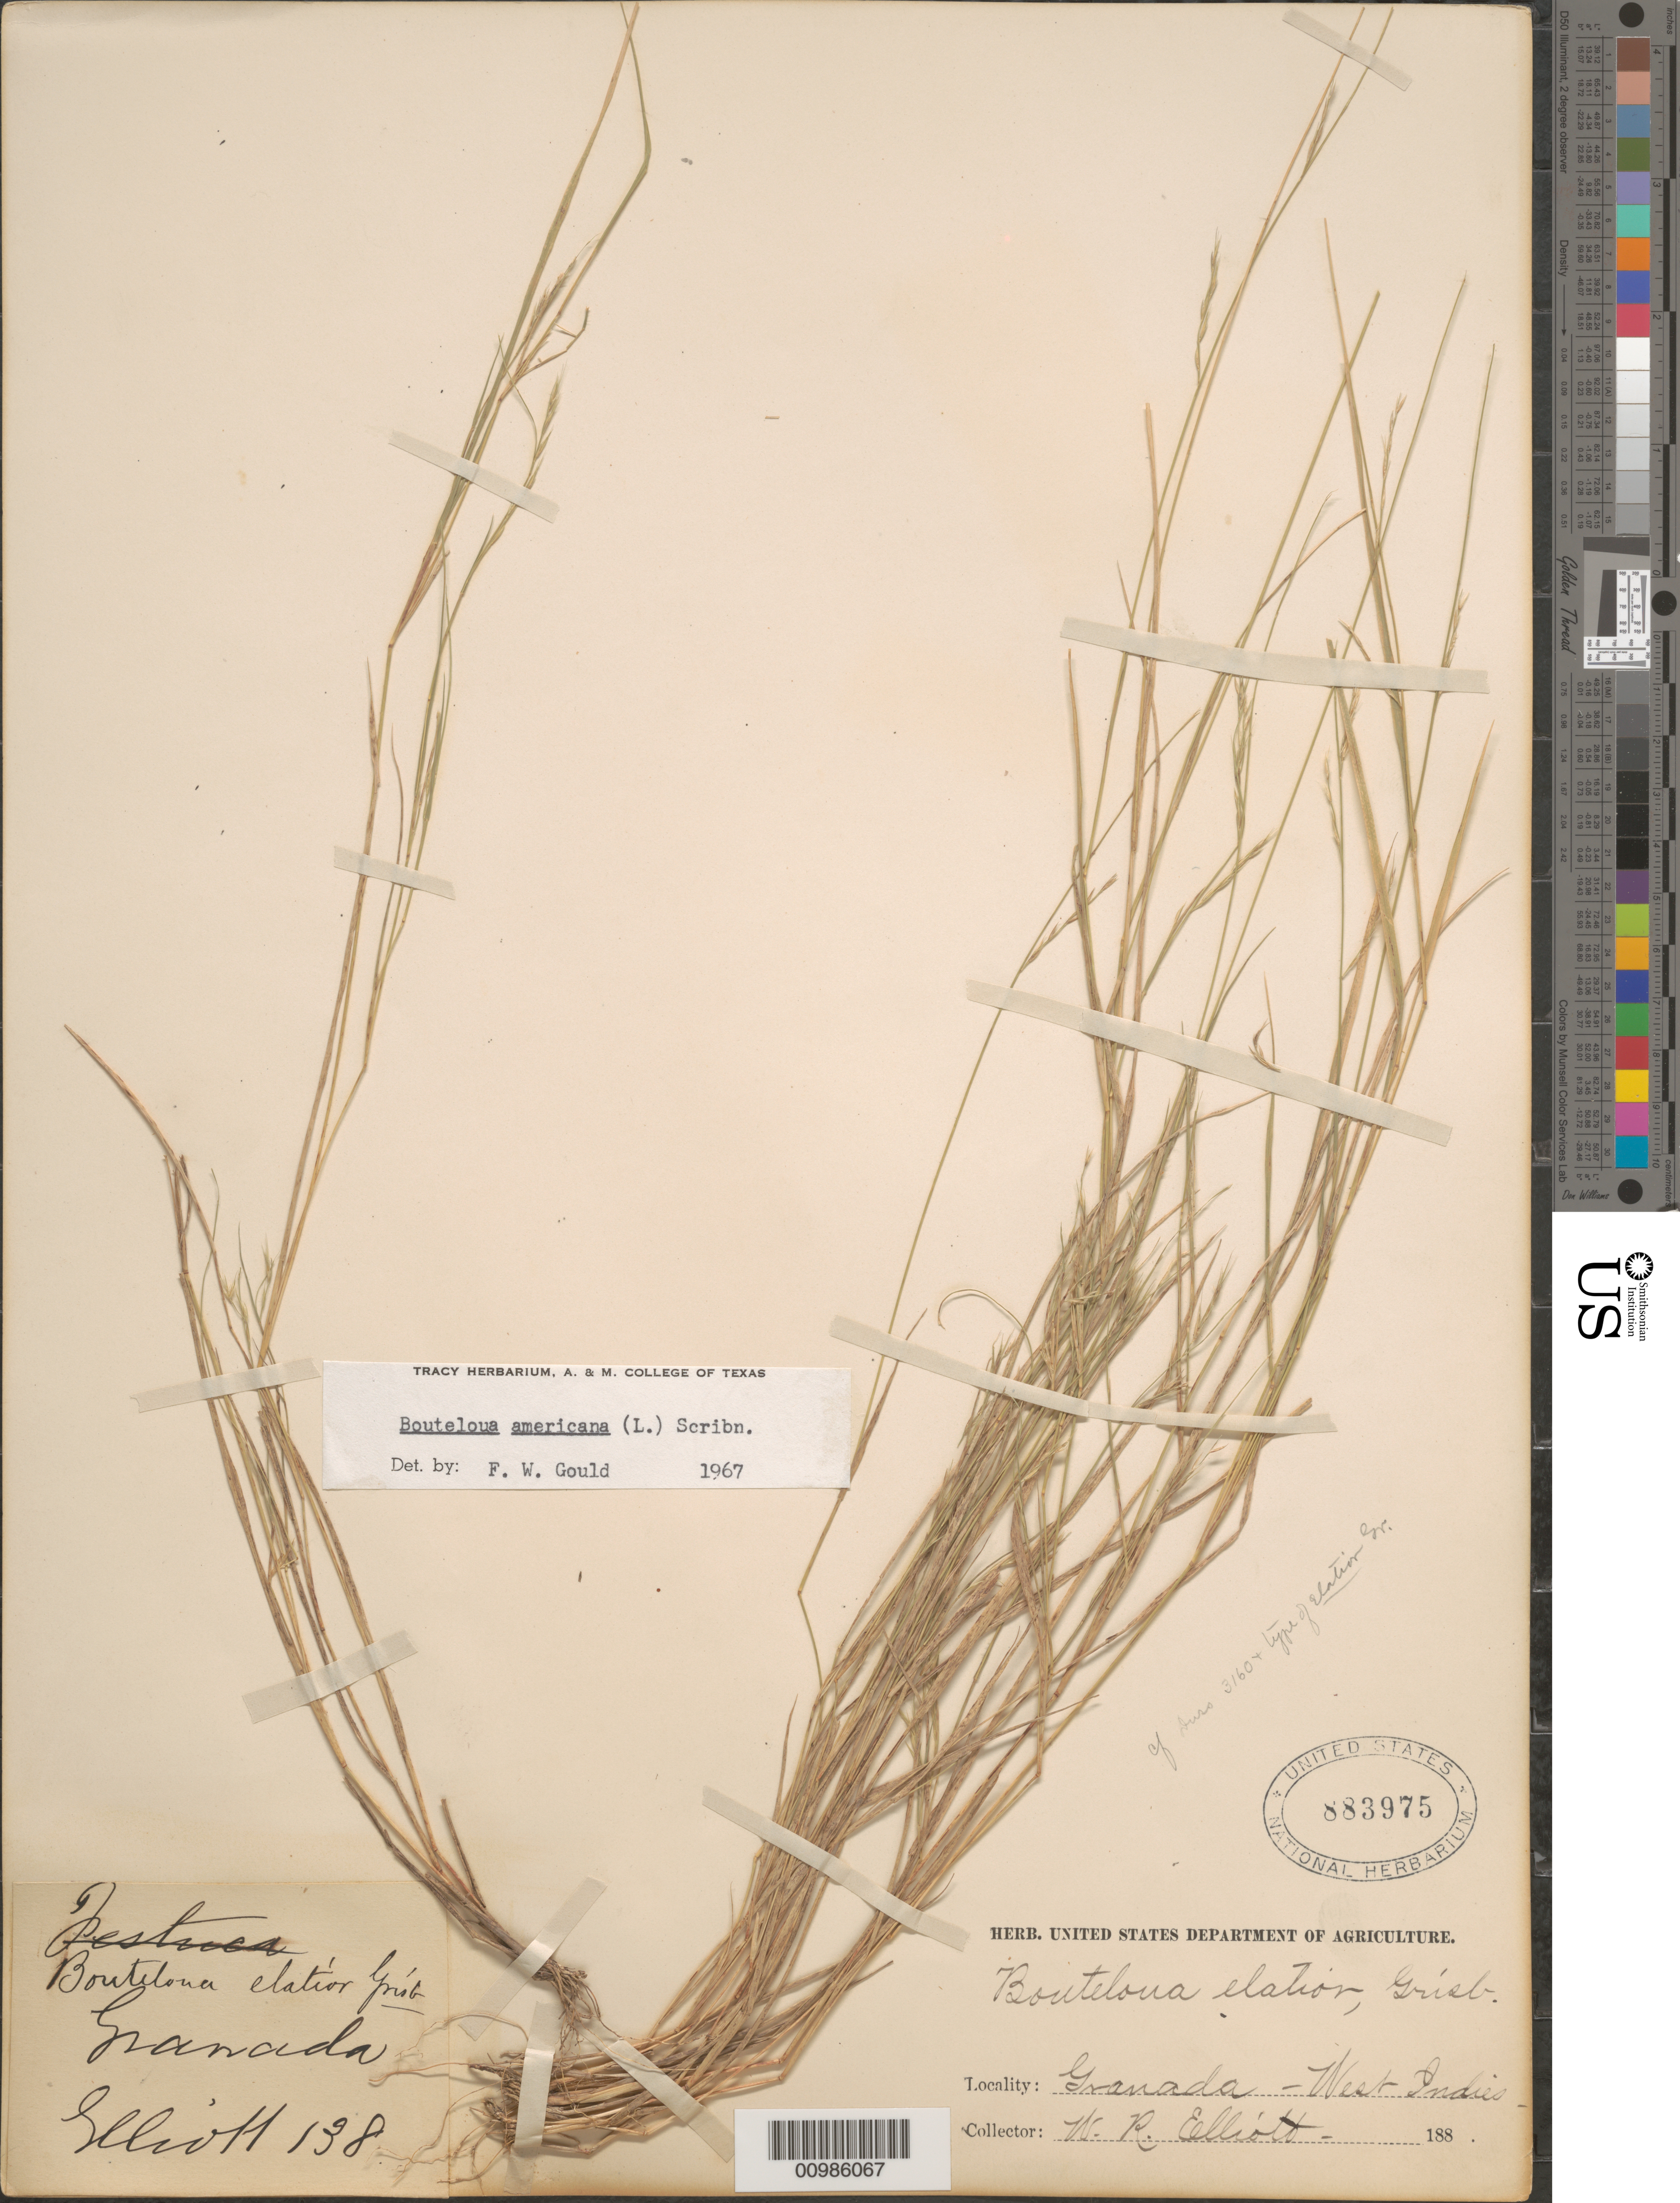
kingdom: Plantae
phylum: Tracheophyta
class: Liliopsida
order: Poales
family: Poaceae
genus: Bouteloua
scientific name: Bouteloua americana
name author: (L.) Scribn.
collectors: W. Elliott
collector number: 138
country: Grenada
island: Grenada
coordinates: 0 N, 0 E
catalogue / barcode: US 883975